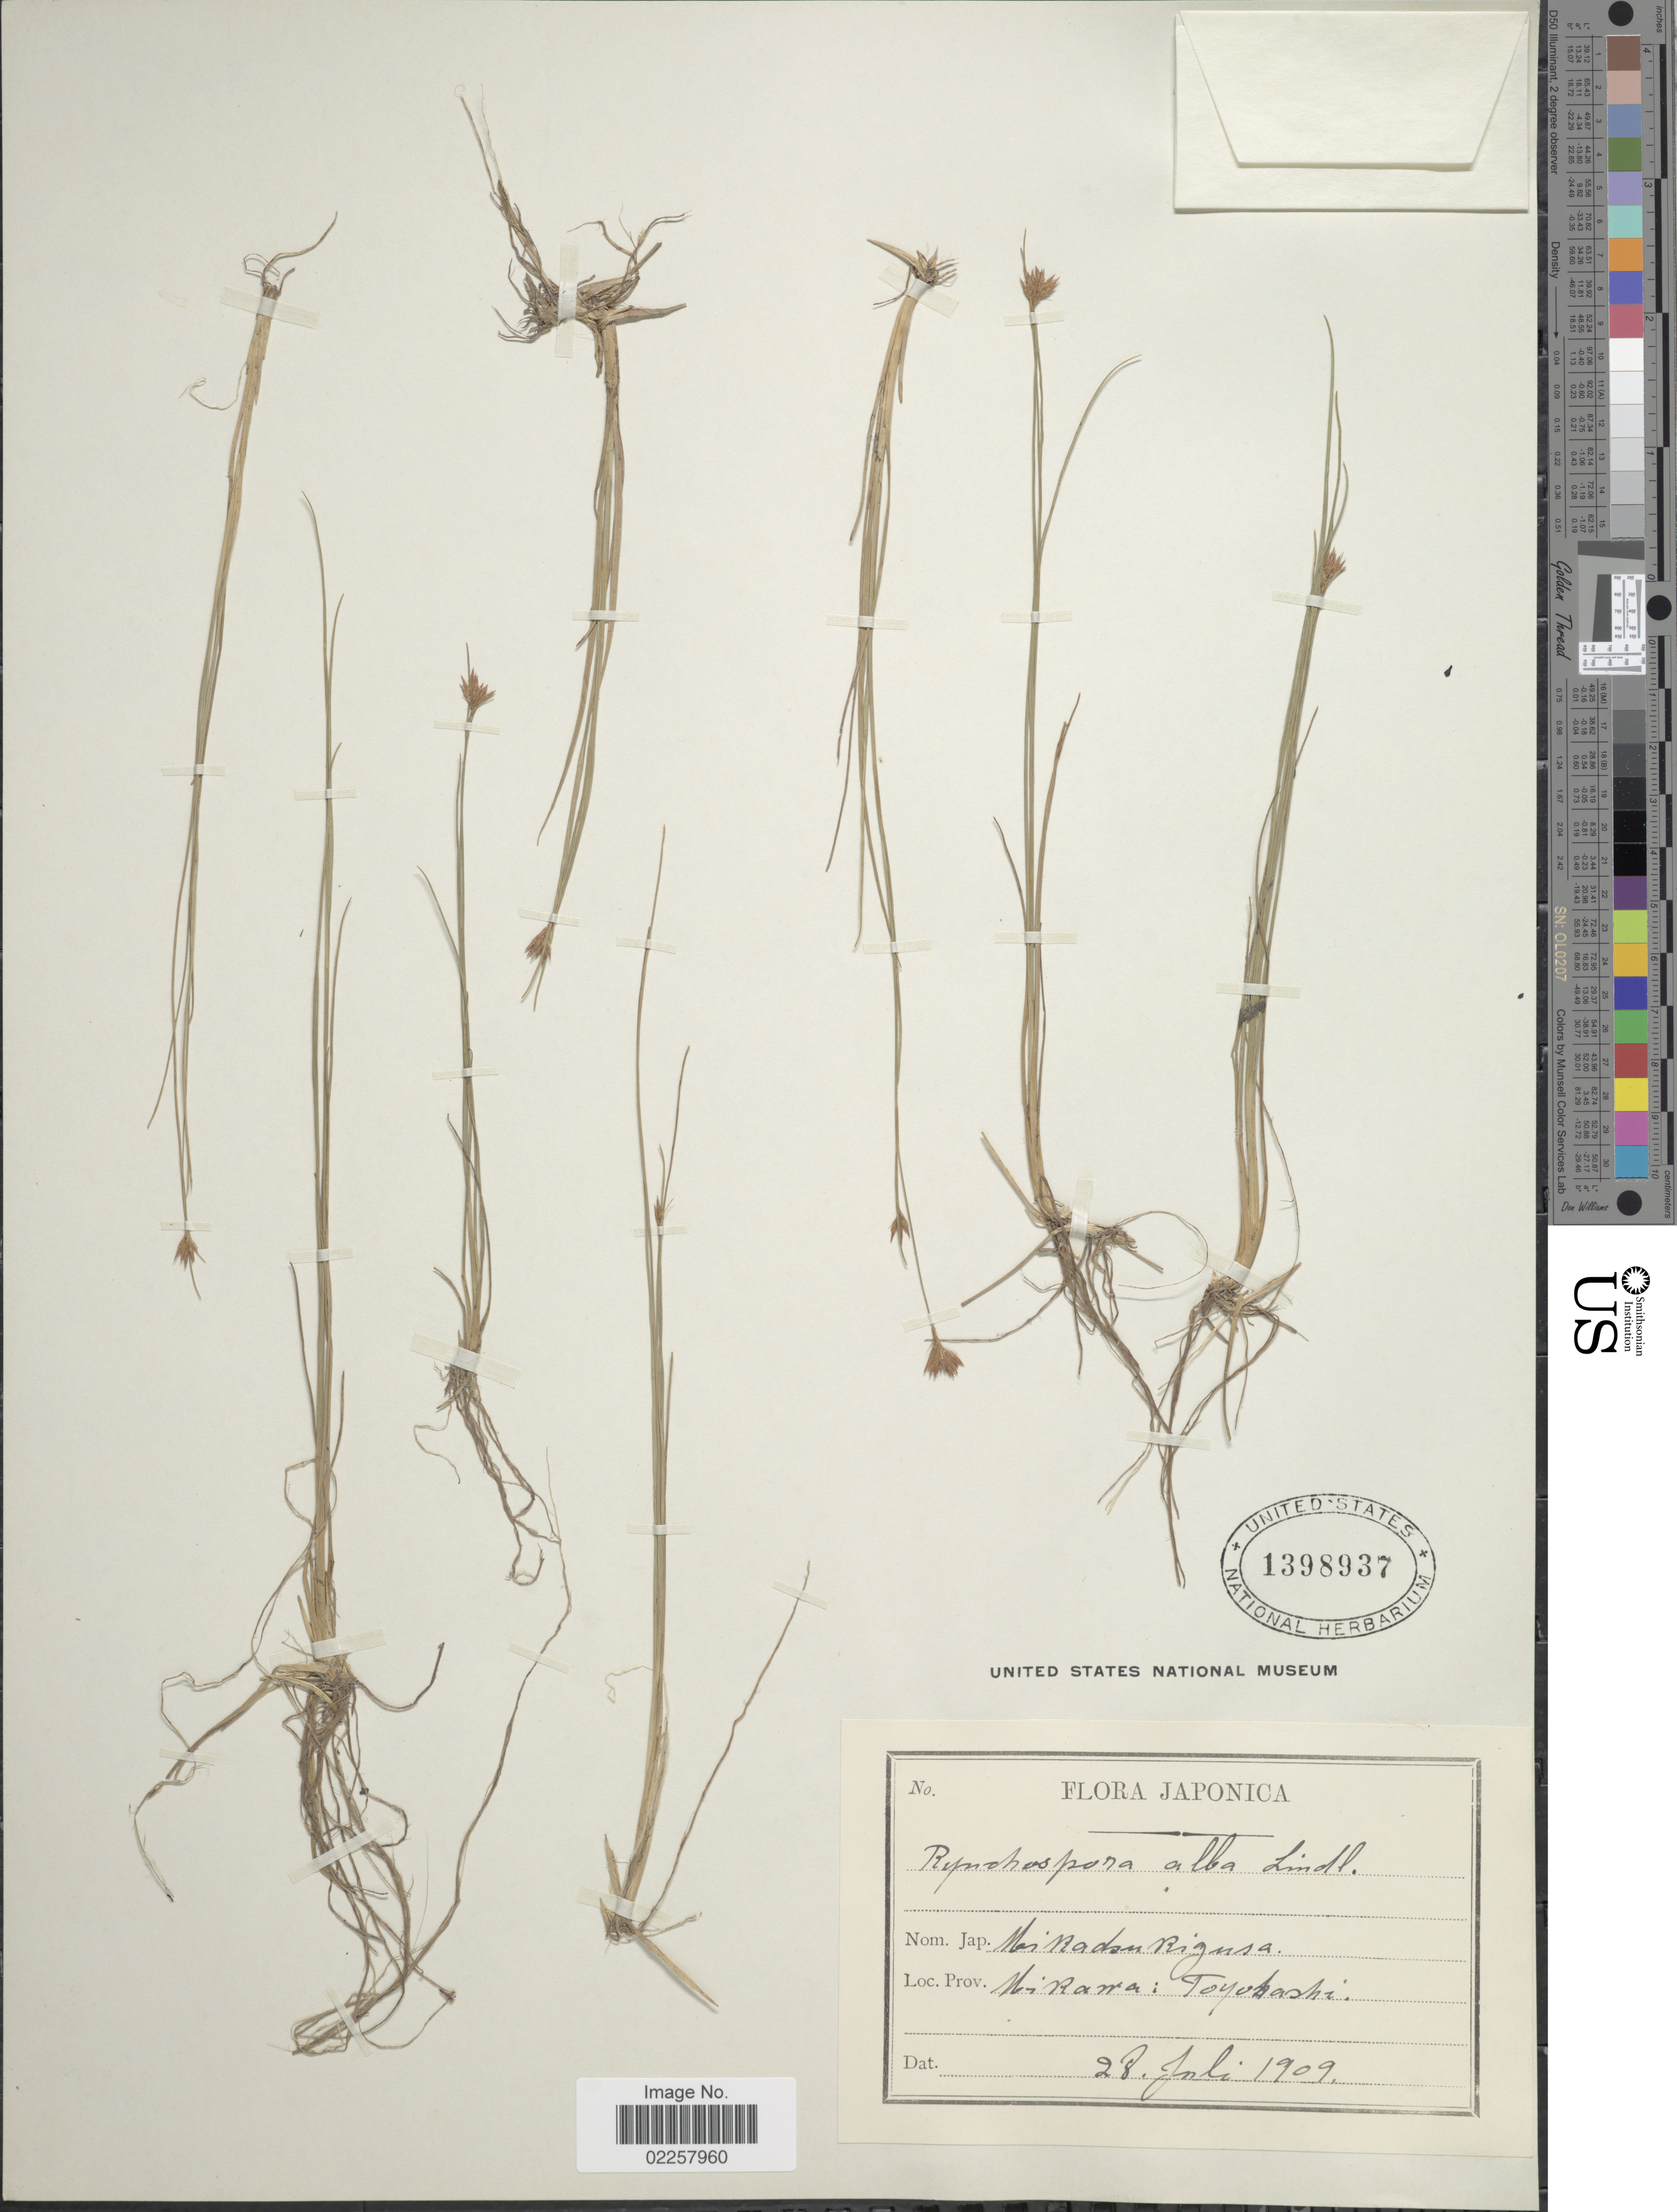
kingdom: Plantae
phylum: Tracheophyta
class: Liliopsida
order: Poales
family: Cyperaceae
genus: Rhynchospora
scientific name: Rhynchospora alba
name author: (L.) Vahl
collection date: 1909-07-28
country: Japan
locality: Mikawa: Toyohashi.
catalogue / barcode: US 1398937